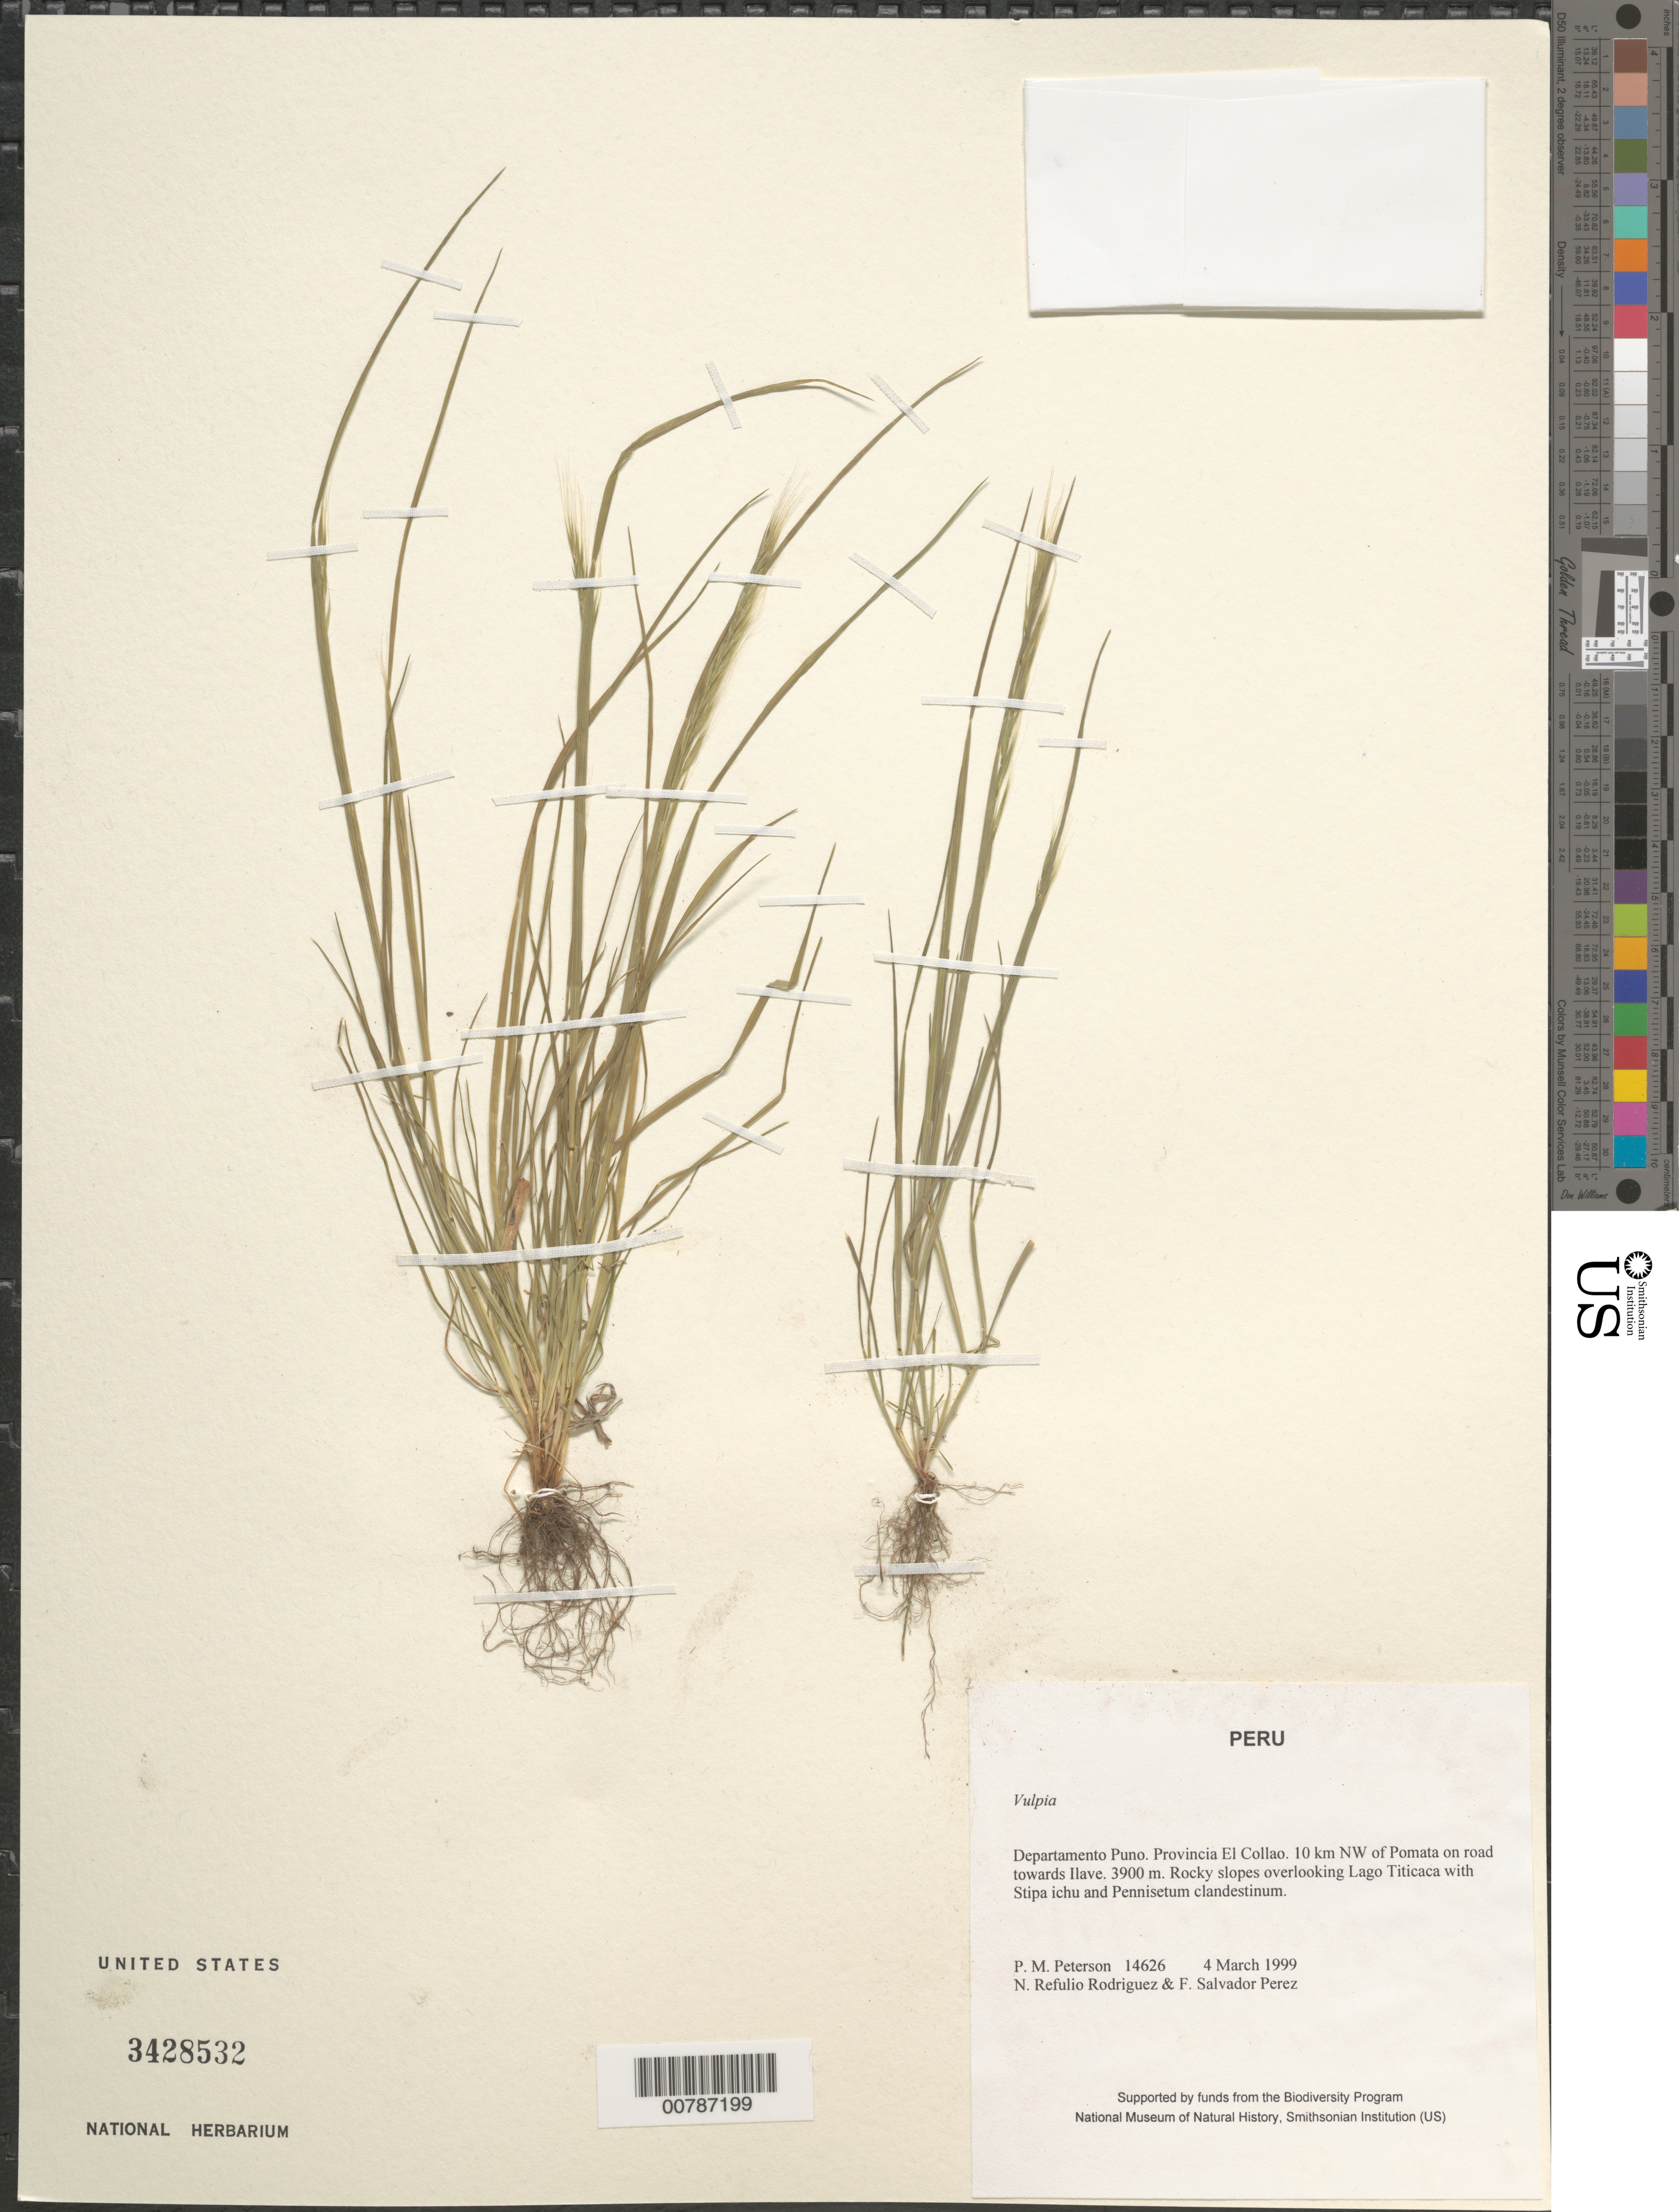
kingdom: Plantae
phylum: Tracheophyta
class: Liliopsida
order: Poales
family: Poaceae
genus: Vulpia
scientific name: Vulpia sp.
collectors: P. M. Peterson, N. Refulio-Rodríguez & F. Salvador Perez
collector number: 14626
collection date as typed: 04 Mar 1999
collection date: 1999-03-04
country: Peru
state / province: Puno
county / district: El Collao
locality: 10 km NW of Pomata on road towards Ilave.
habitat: Rocky slopes overlooking Lago Titicaca with Stipa ichu and Pennisetum clandestinum.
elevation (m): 3900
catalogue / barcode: US 3428532